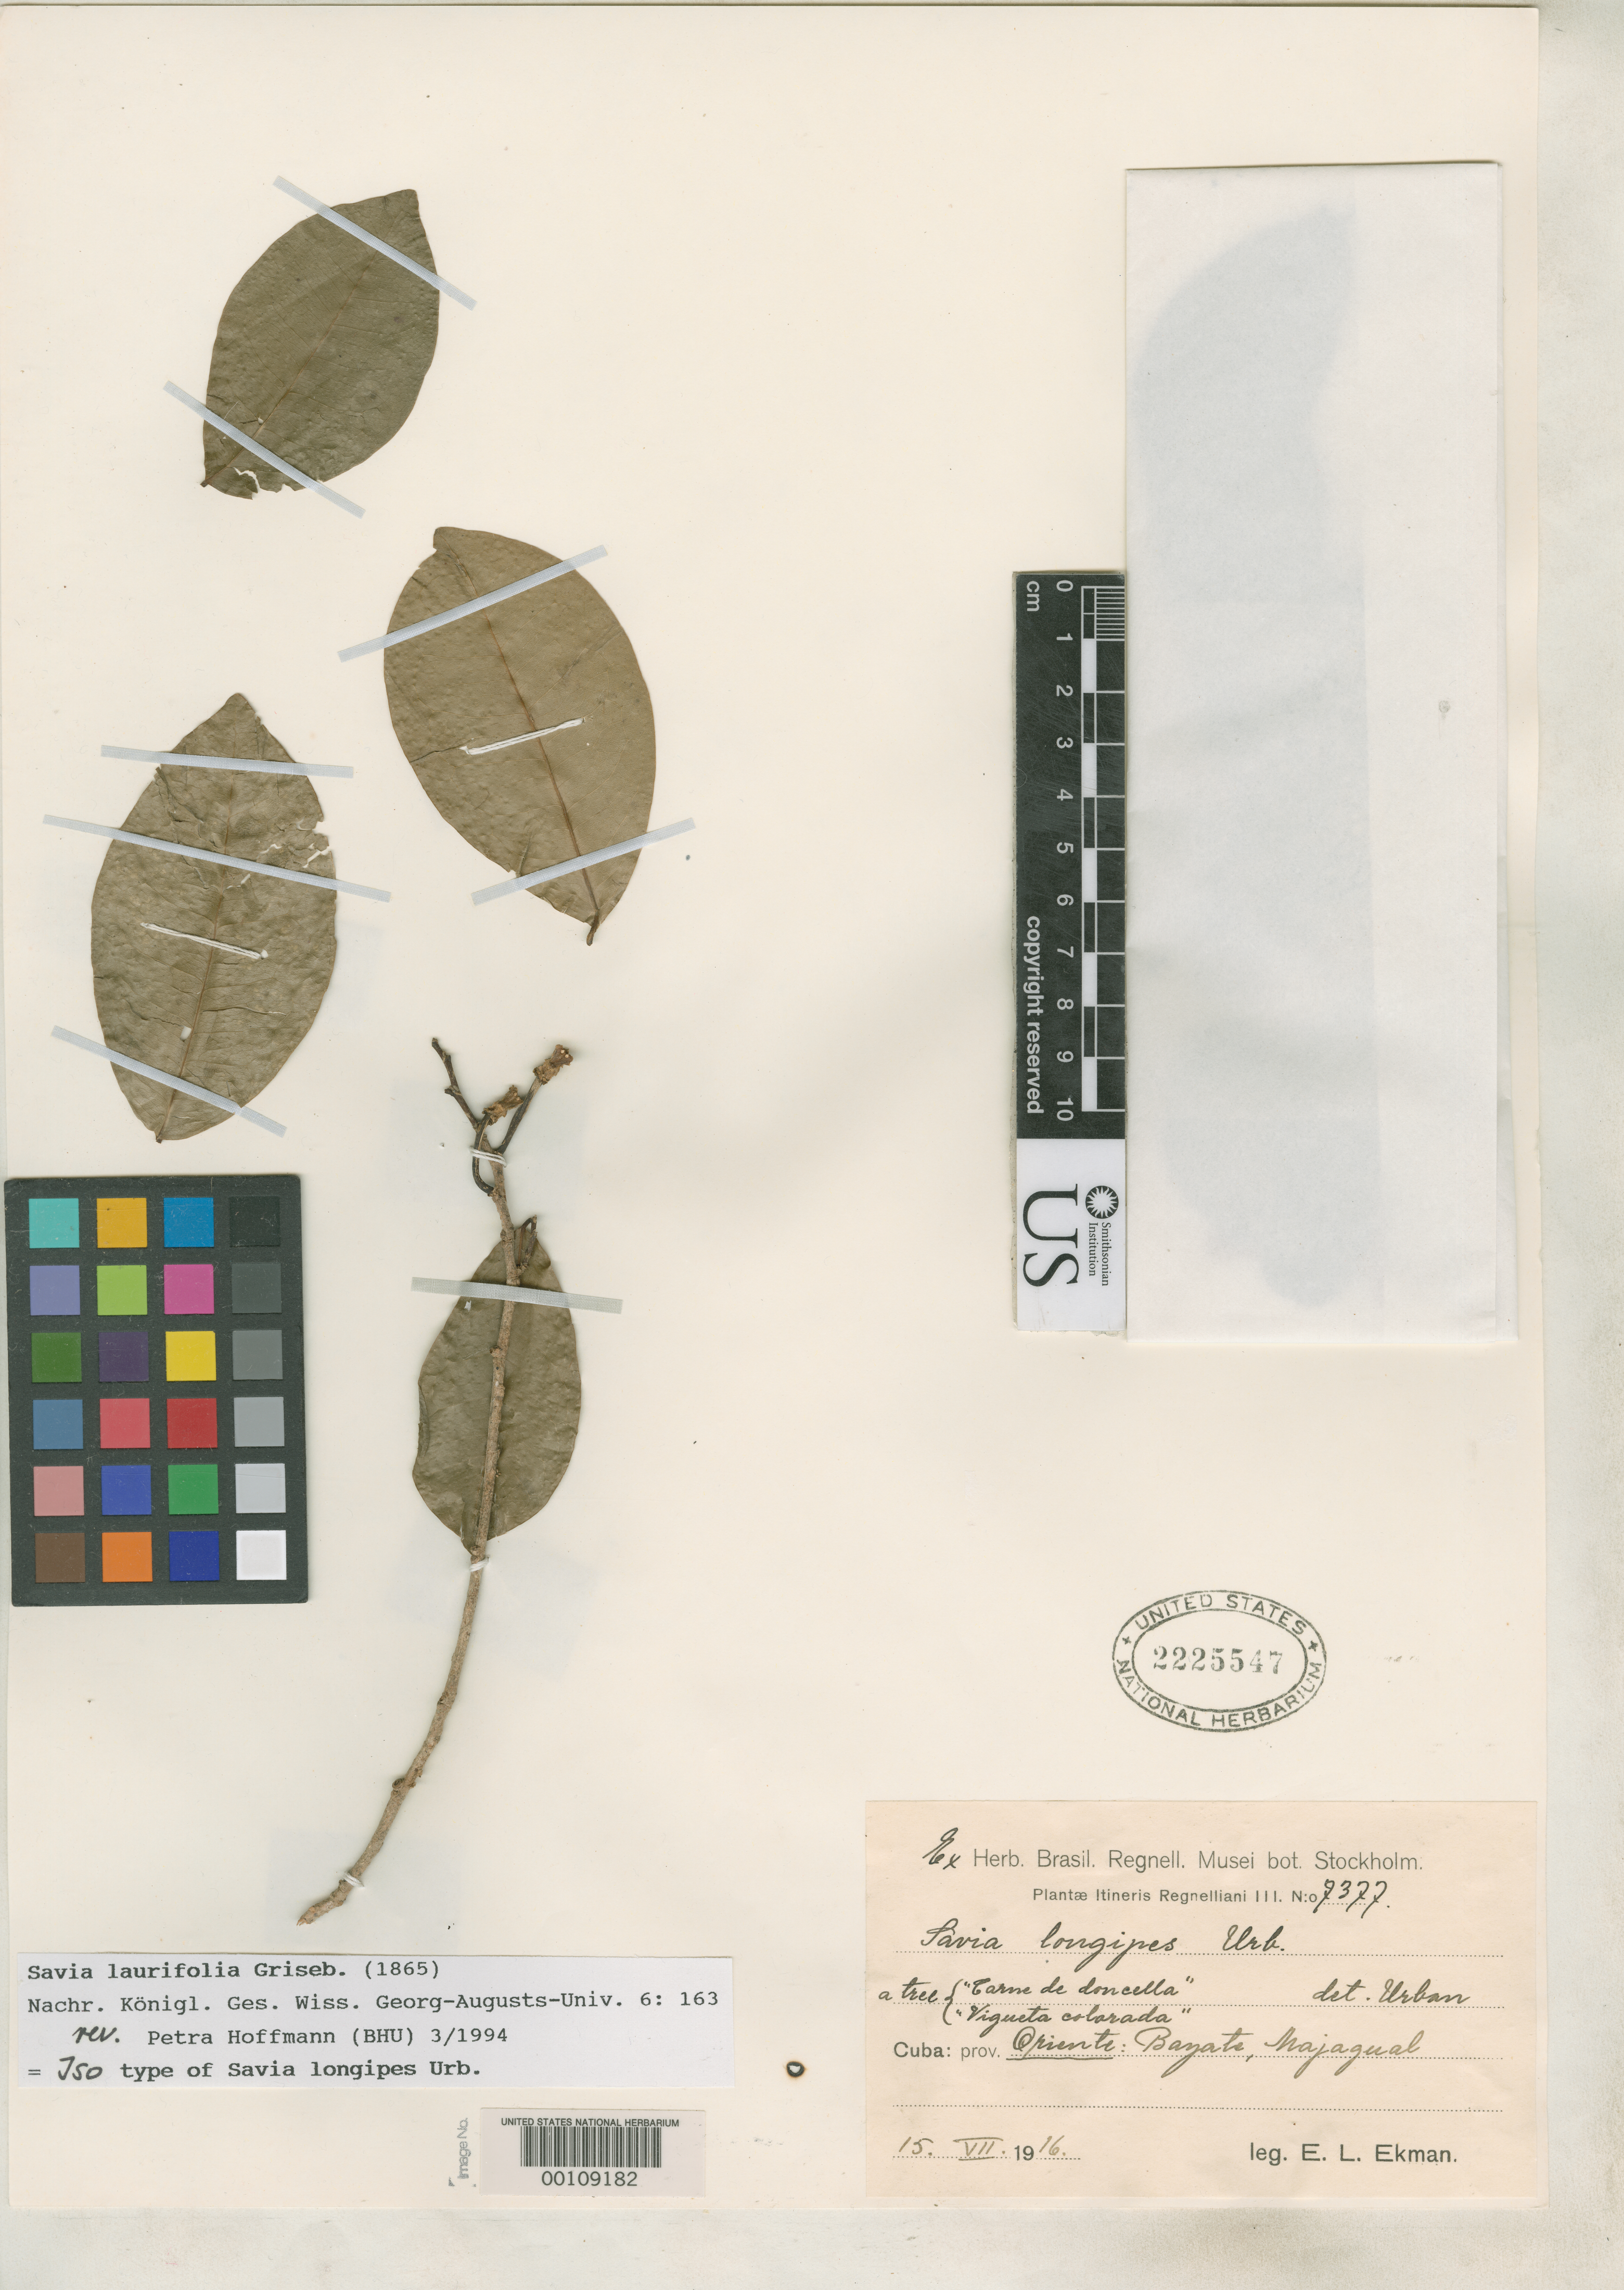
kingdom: Plantae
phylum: Tracheophyta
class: Magnoliopsida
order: Malpighiales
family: Phyllanthaceae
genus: Savia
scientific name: Savia longipes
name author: Urb.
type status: Isotype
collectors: E. L. Ekman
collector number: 7377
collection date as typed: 15 Jul 1916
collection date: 1916-07-15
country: Cuba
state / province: Oriente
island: Greater Antilles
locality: Bazate, Najagual.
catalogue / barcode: US 2225547